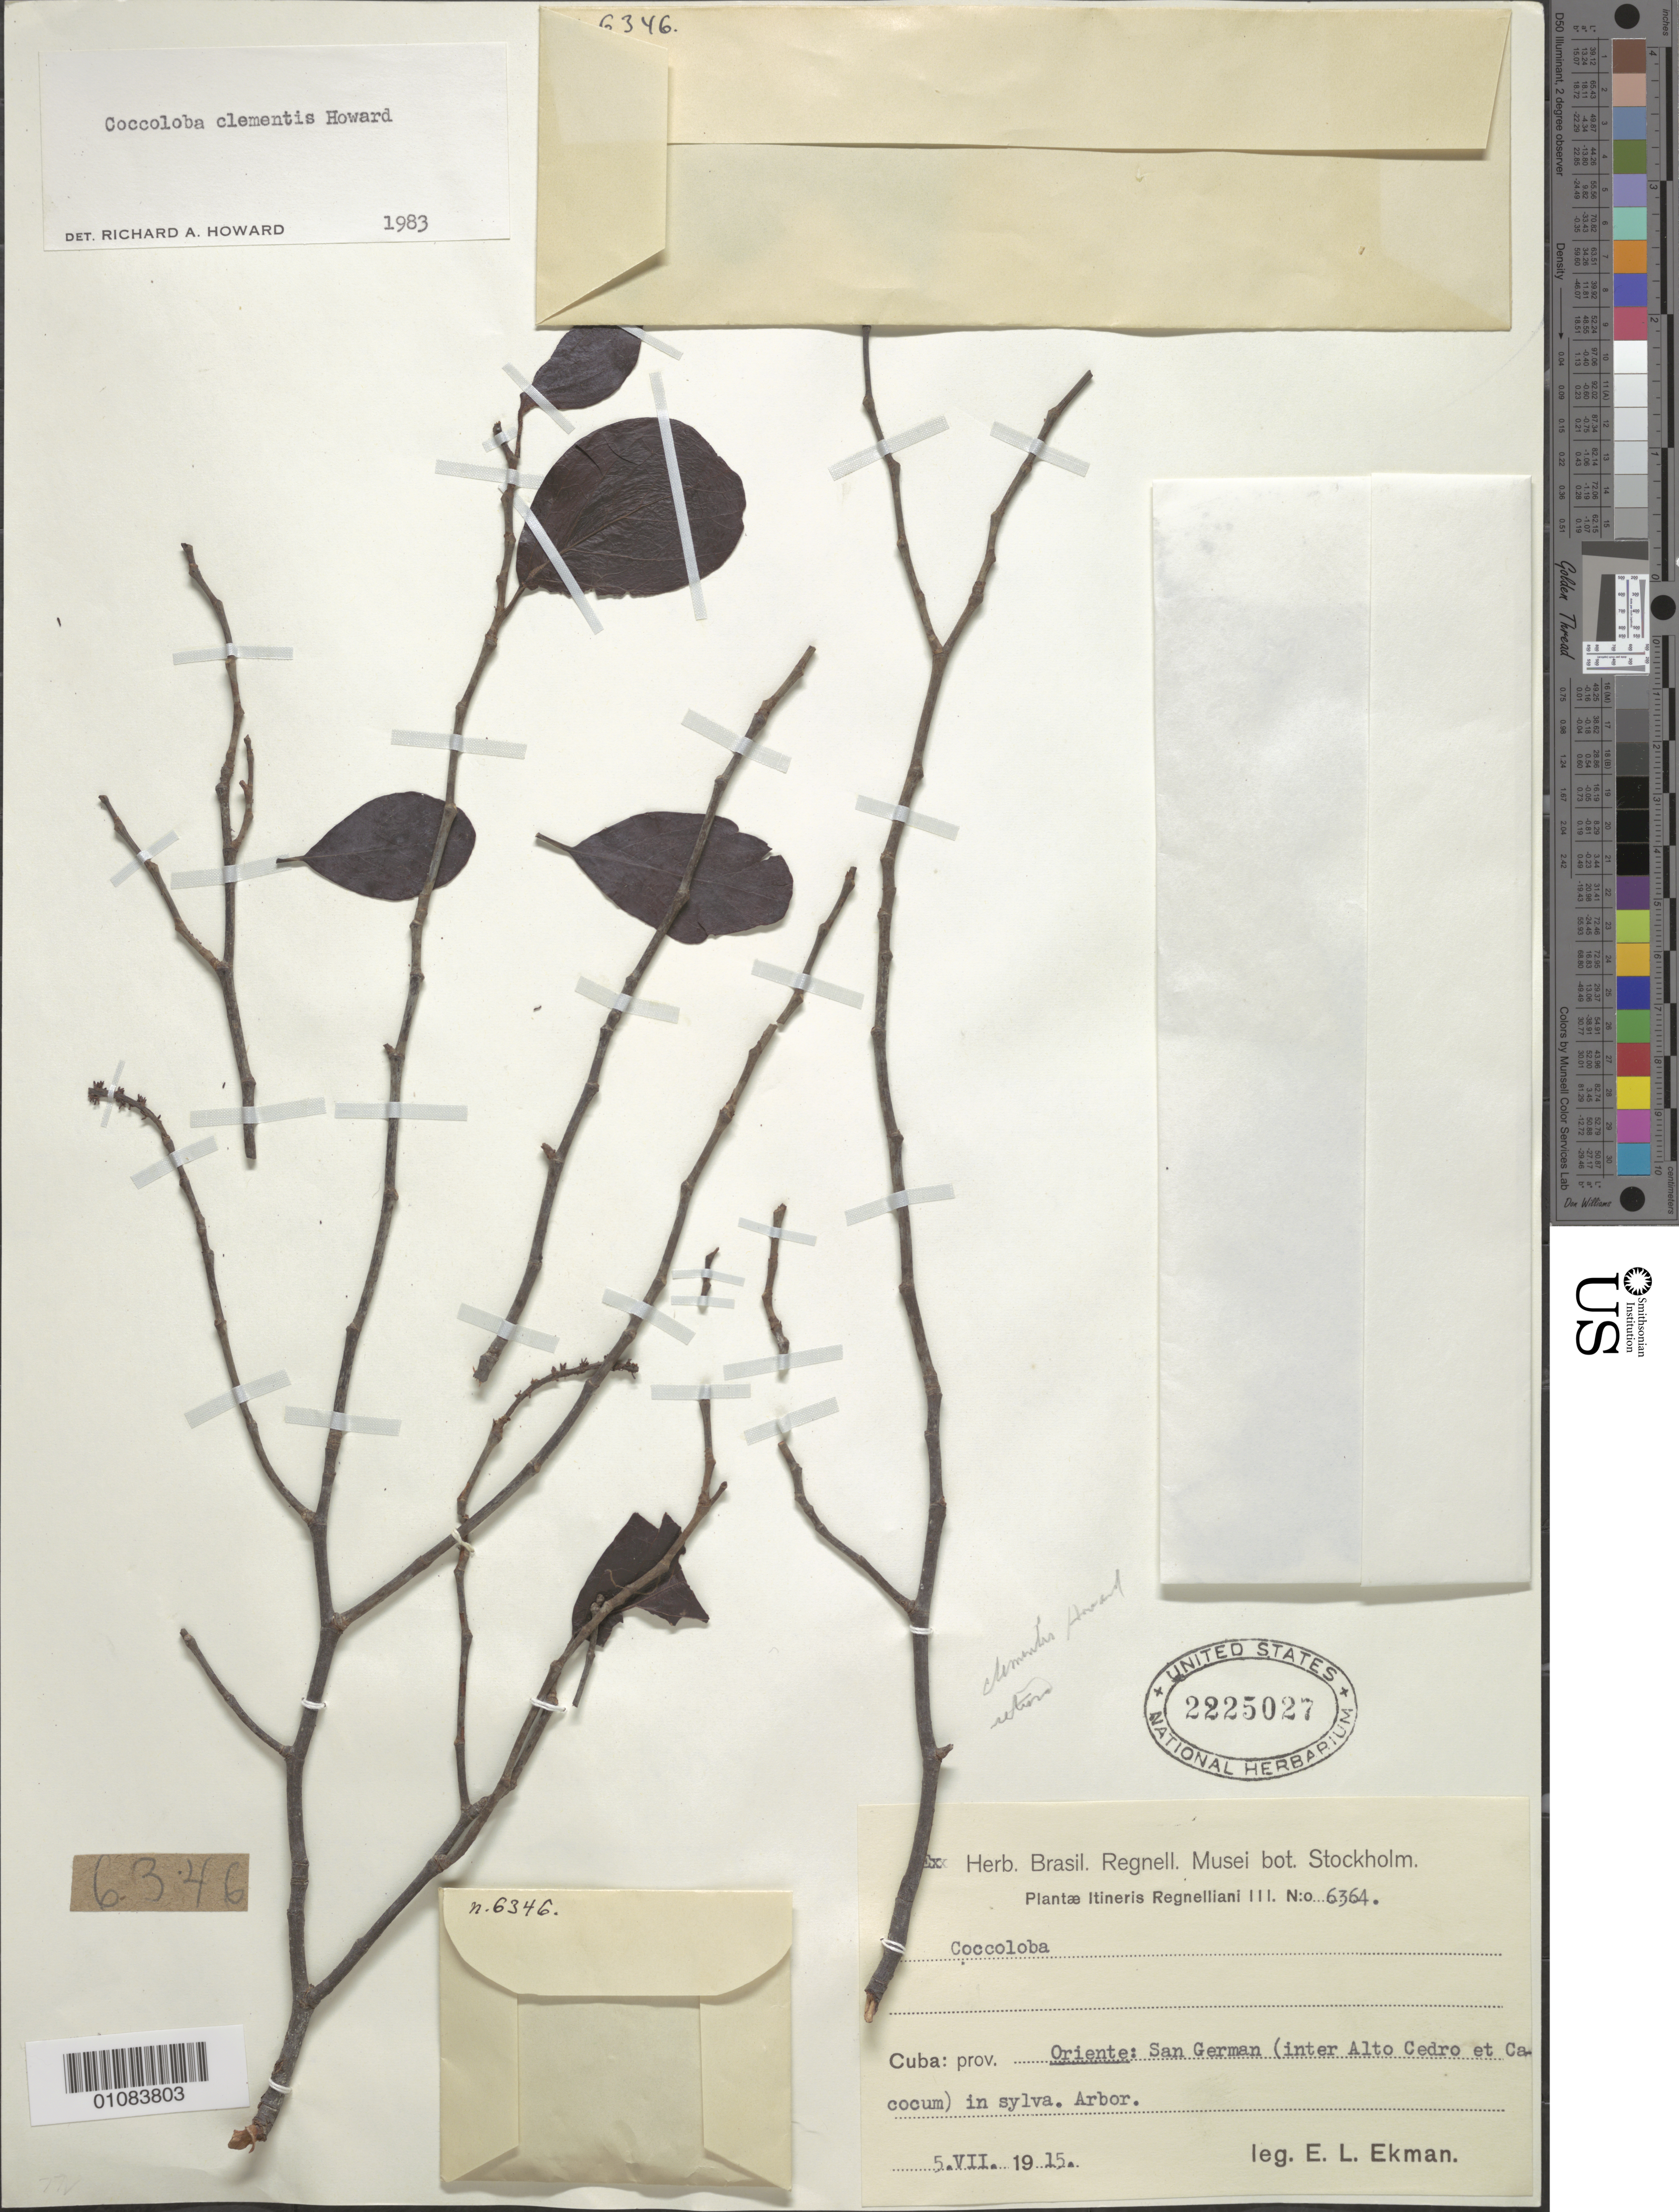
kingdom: Plantae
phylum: Tracheophyta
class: Magnoliopsida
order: Caryophyllales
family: Polygonaceae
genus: Coccoloba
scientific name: Coccoloba clementis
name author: R.A. Howard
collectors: E. L. Ekman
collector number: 6364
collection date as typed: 05 Jul 1915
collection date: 1915-07-05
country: Cuba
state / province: Holguín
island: Cuba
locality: Oriente: San German (Inter Alto Cedro et Cacocum) in sylva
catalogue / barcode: US 2225027